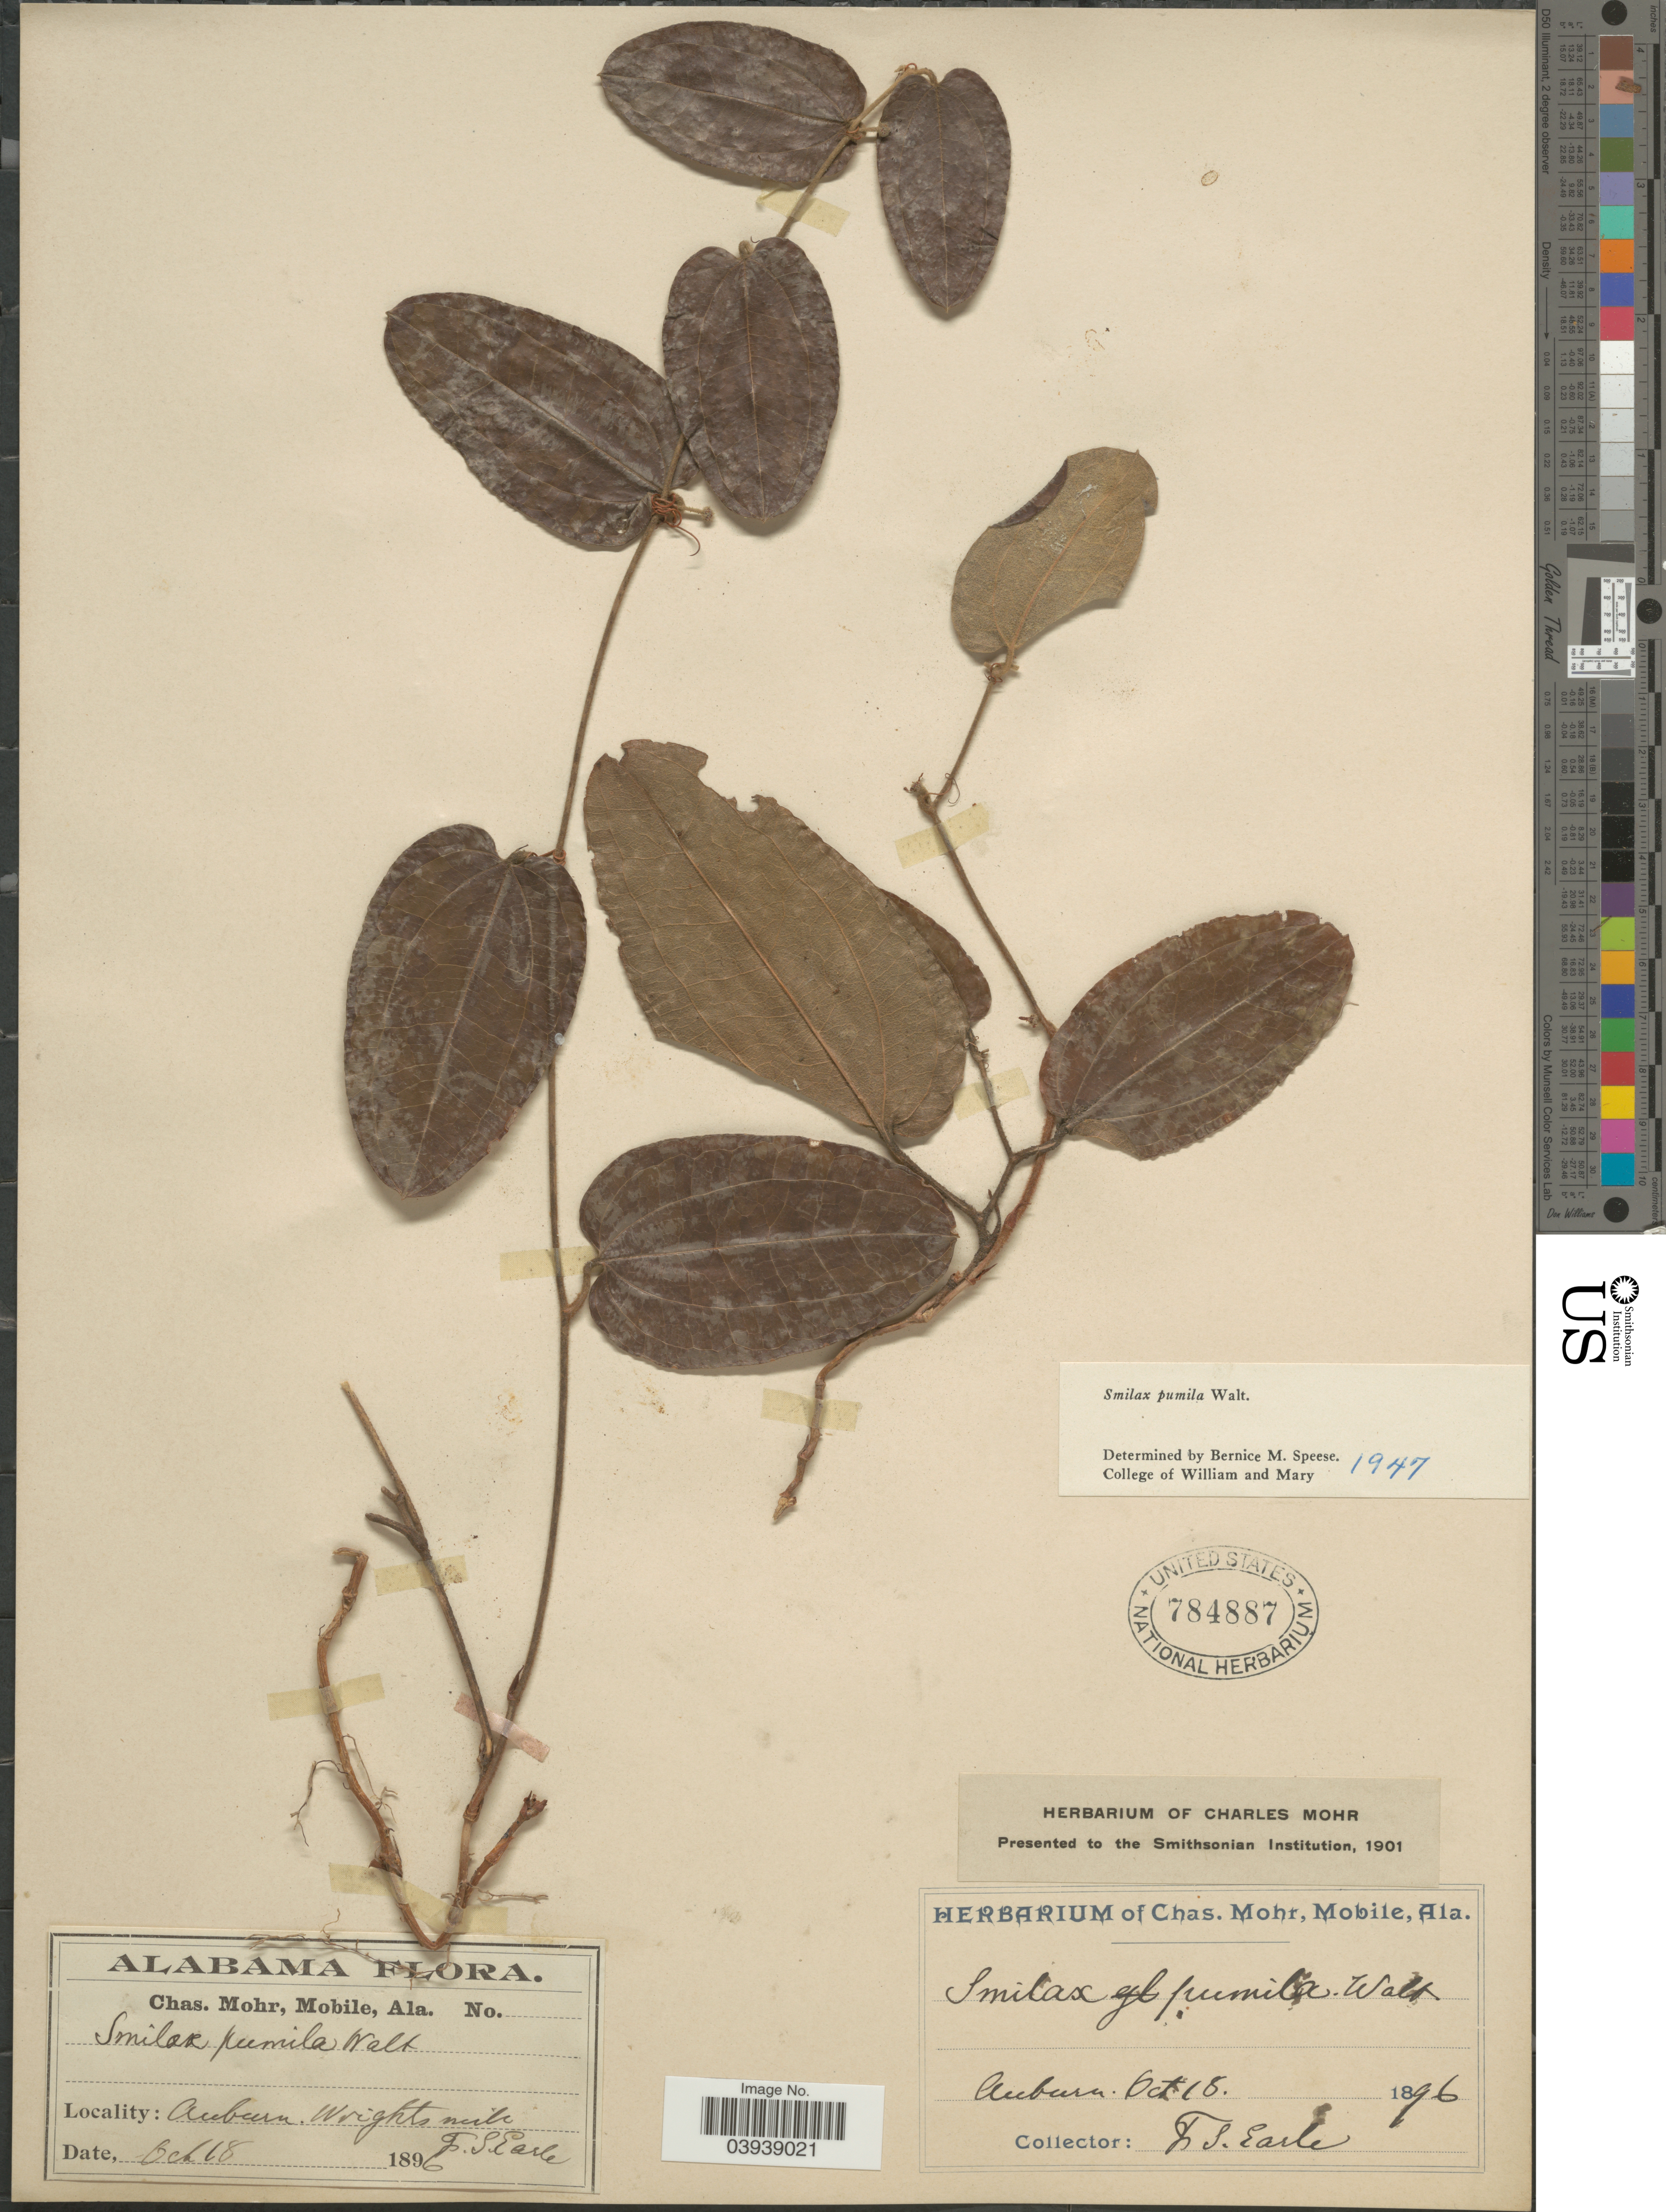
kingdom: Plantae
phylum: Tracheophyta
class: Liliopsida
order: Liliales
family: Smilacaceae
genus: Smilax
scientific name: Smilax pumila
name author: Walter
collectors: F. S. Earle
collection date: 1896-10-18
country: United States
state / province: Alabama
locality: Auburn. Wrights mile.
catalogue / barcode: US 784887